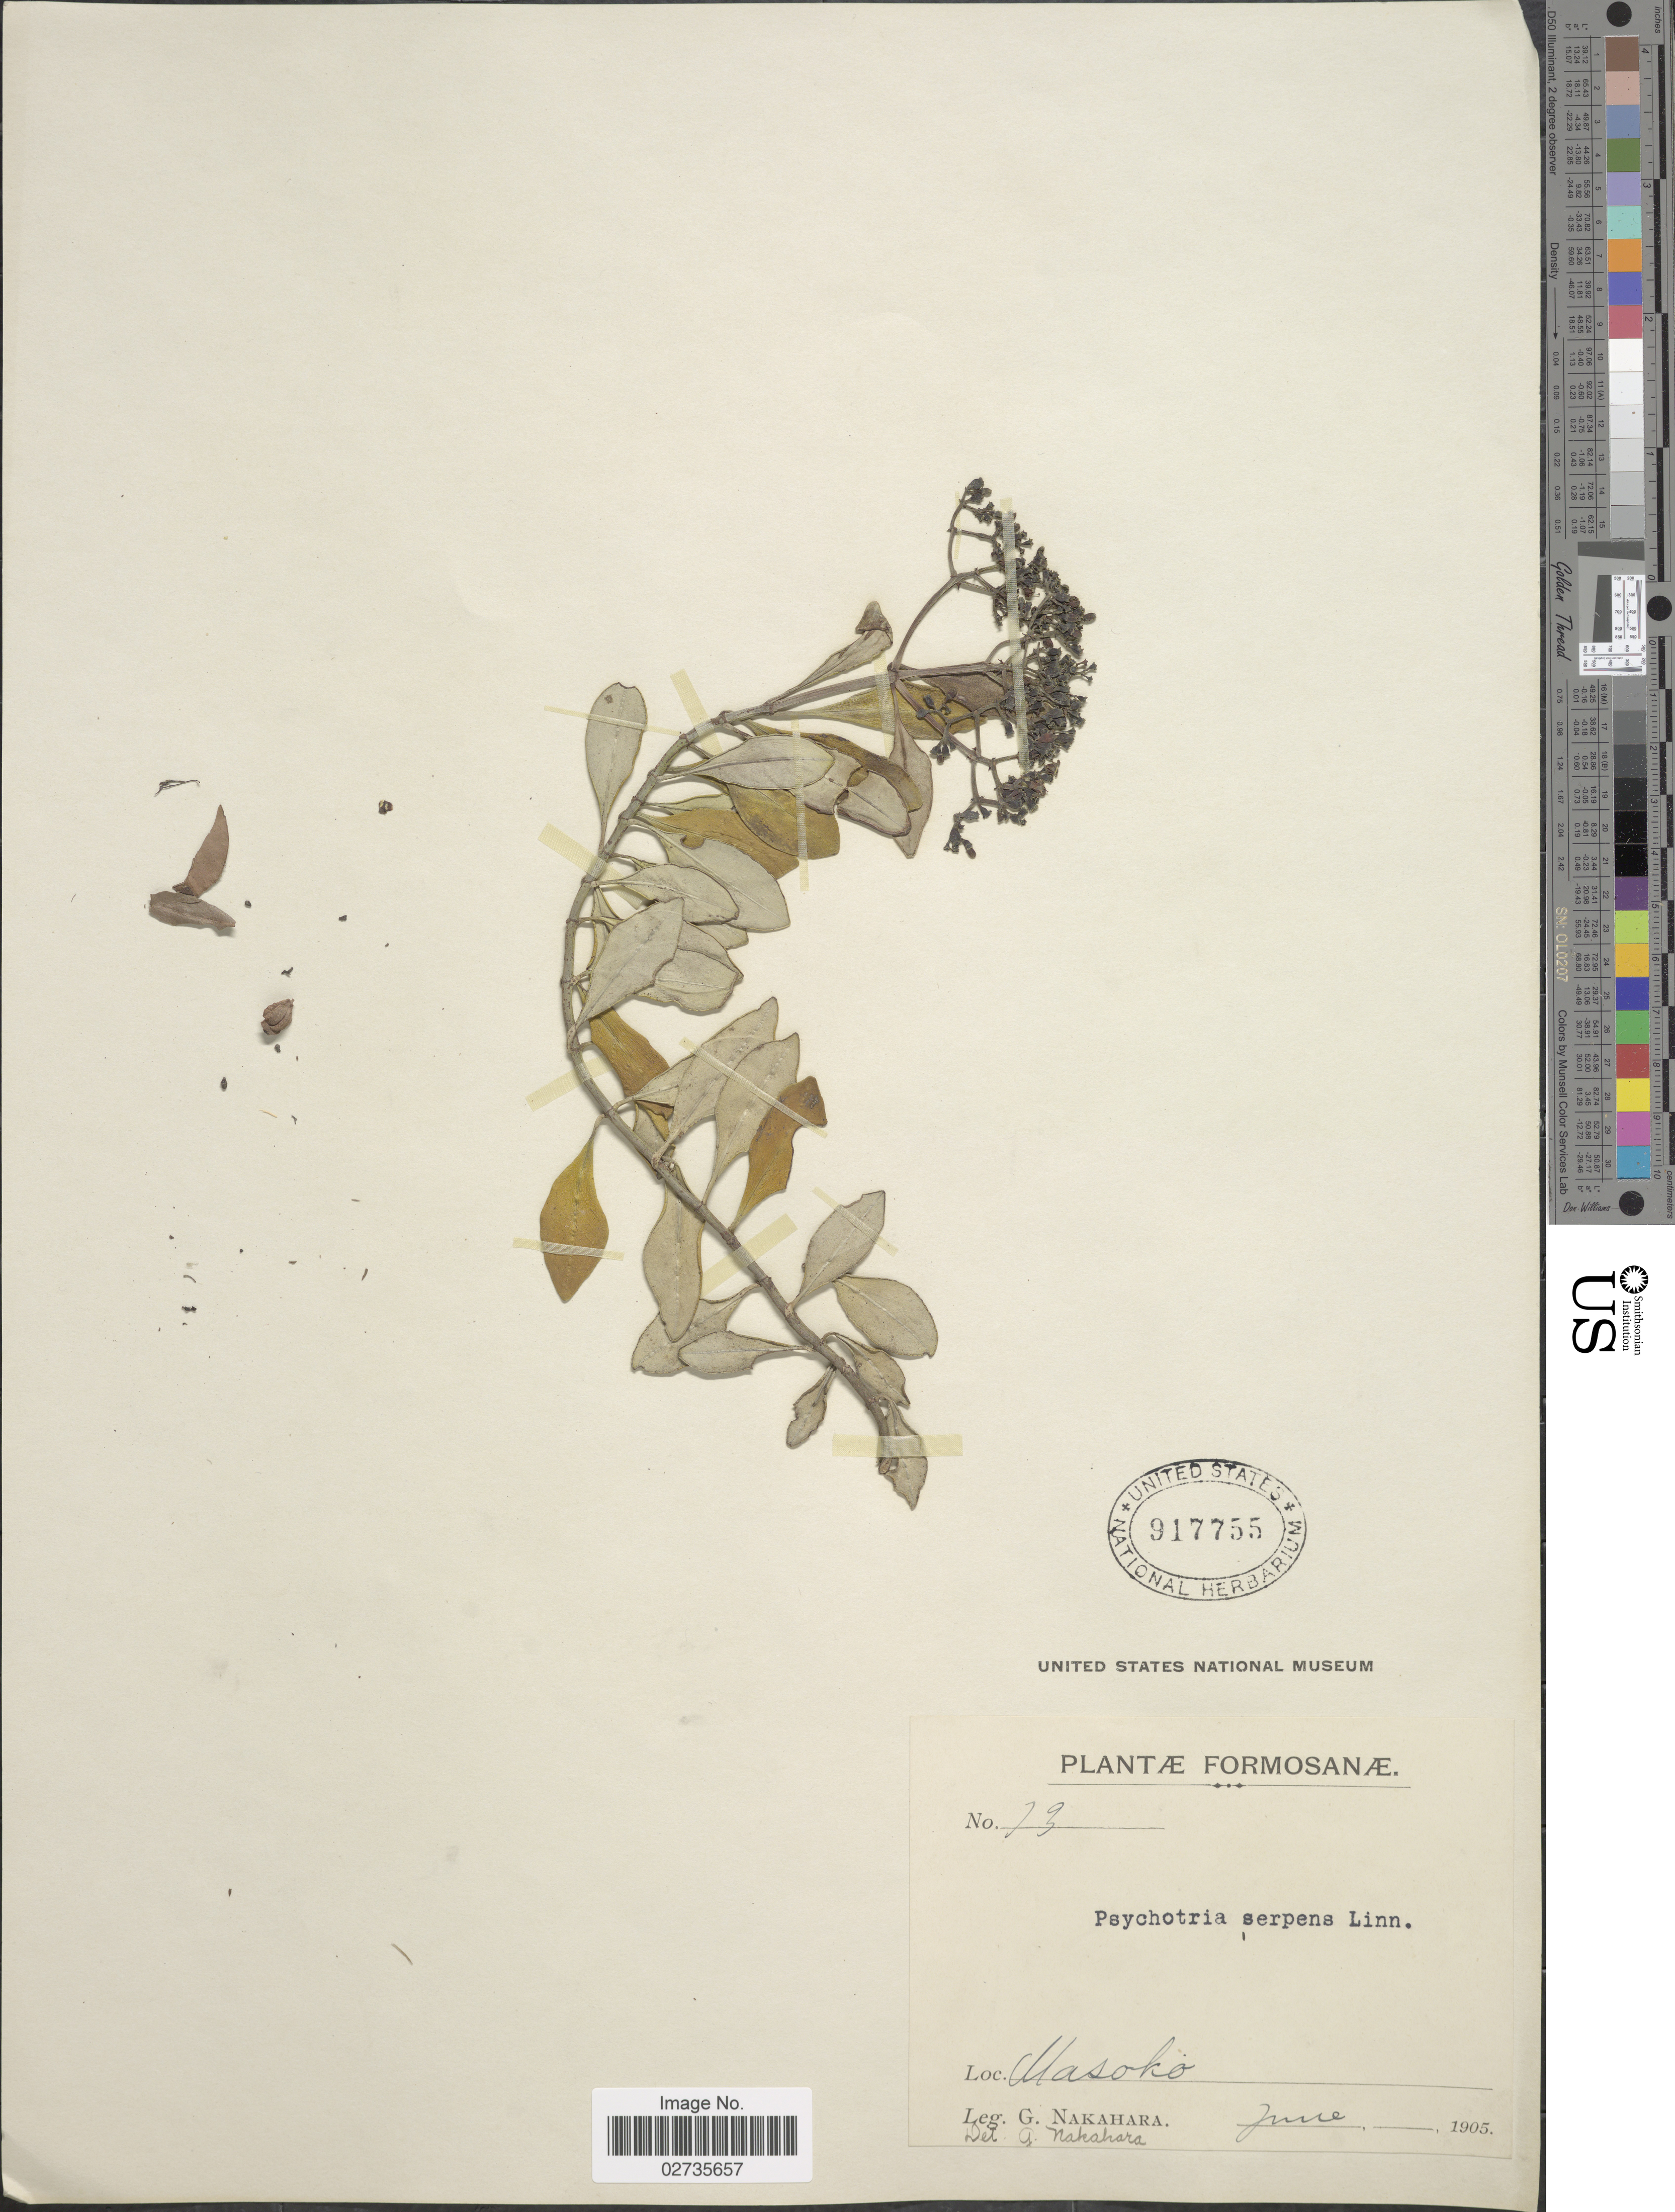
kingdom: Plantae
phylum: Tracheophyta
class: Magnoliopsida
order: Gentianales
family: Rubiaceae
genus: Psychotria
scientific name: Psychotria serpens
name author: L.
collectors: G. Nakahara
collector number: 73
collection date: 1905-06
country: Taiwan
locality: Formosanæ, Masoko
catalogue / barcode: US 917755